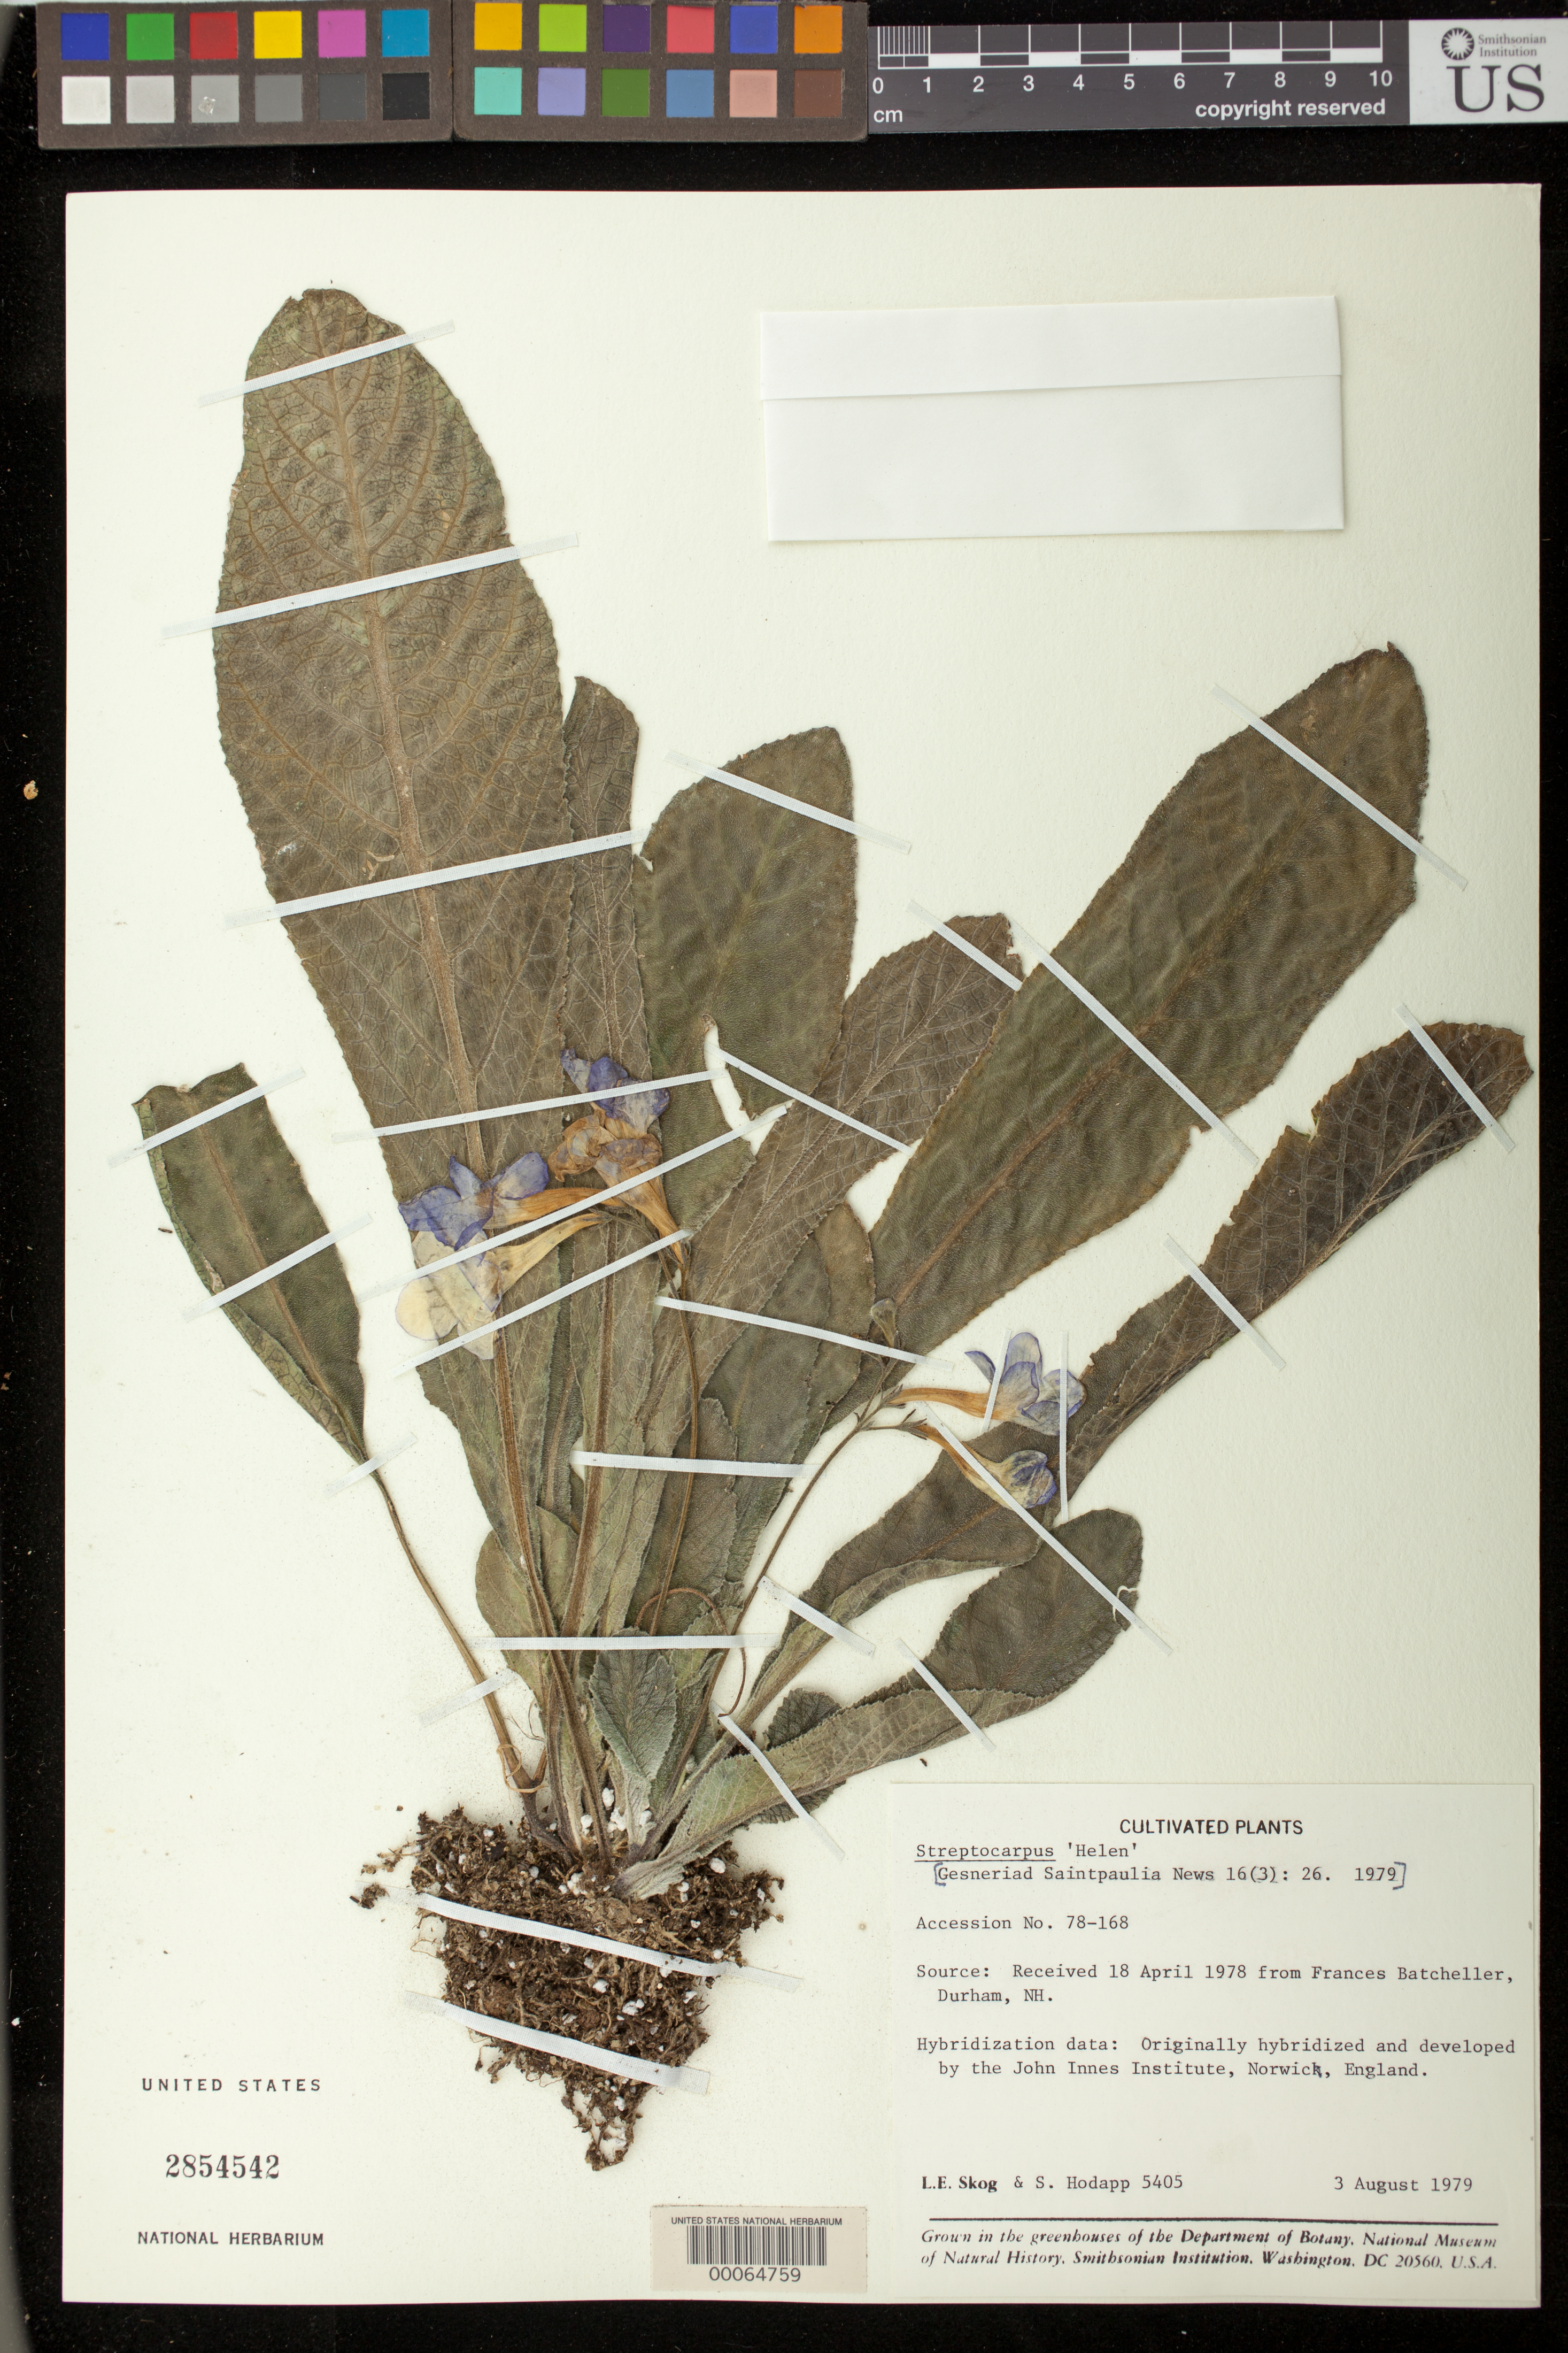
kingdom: Plantae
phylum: Tracheophyta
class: Magnoliopsida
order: Lamiales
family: Gesneriaceae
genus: Streptocarpus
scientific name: Streptocarpus 'Helen'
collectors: L. E. Skog & S. Hodapp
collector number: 5405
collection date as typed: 03 Aug 1979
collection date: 1979-08-03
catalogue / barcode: US 2854542